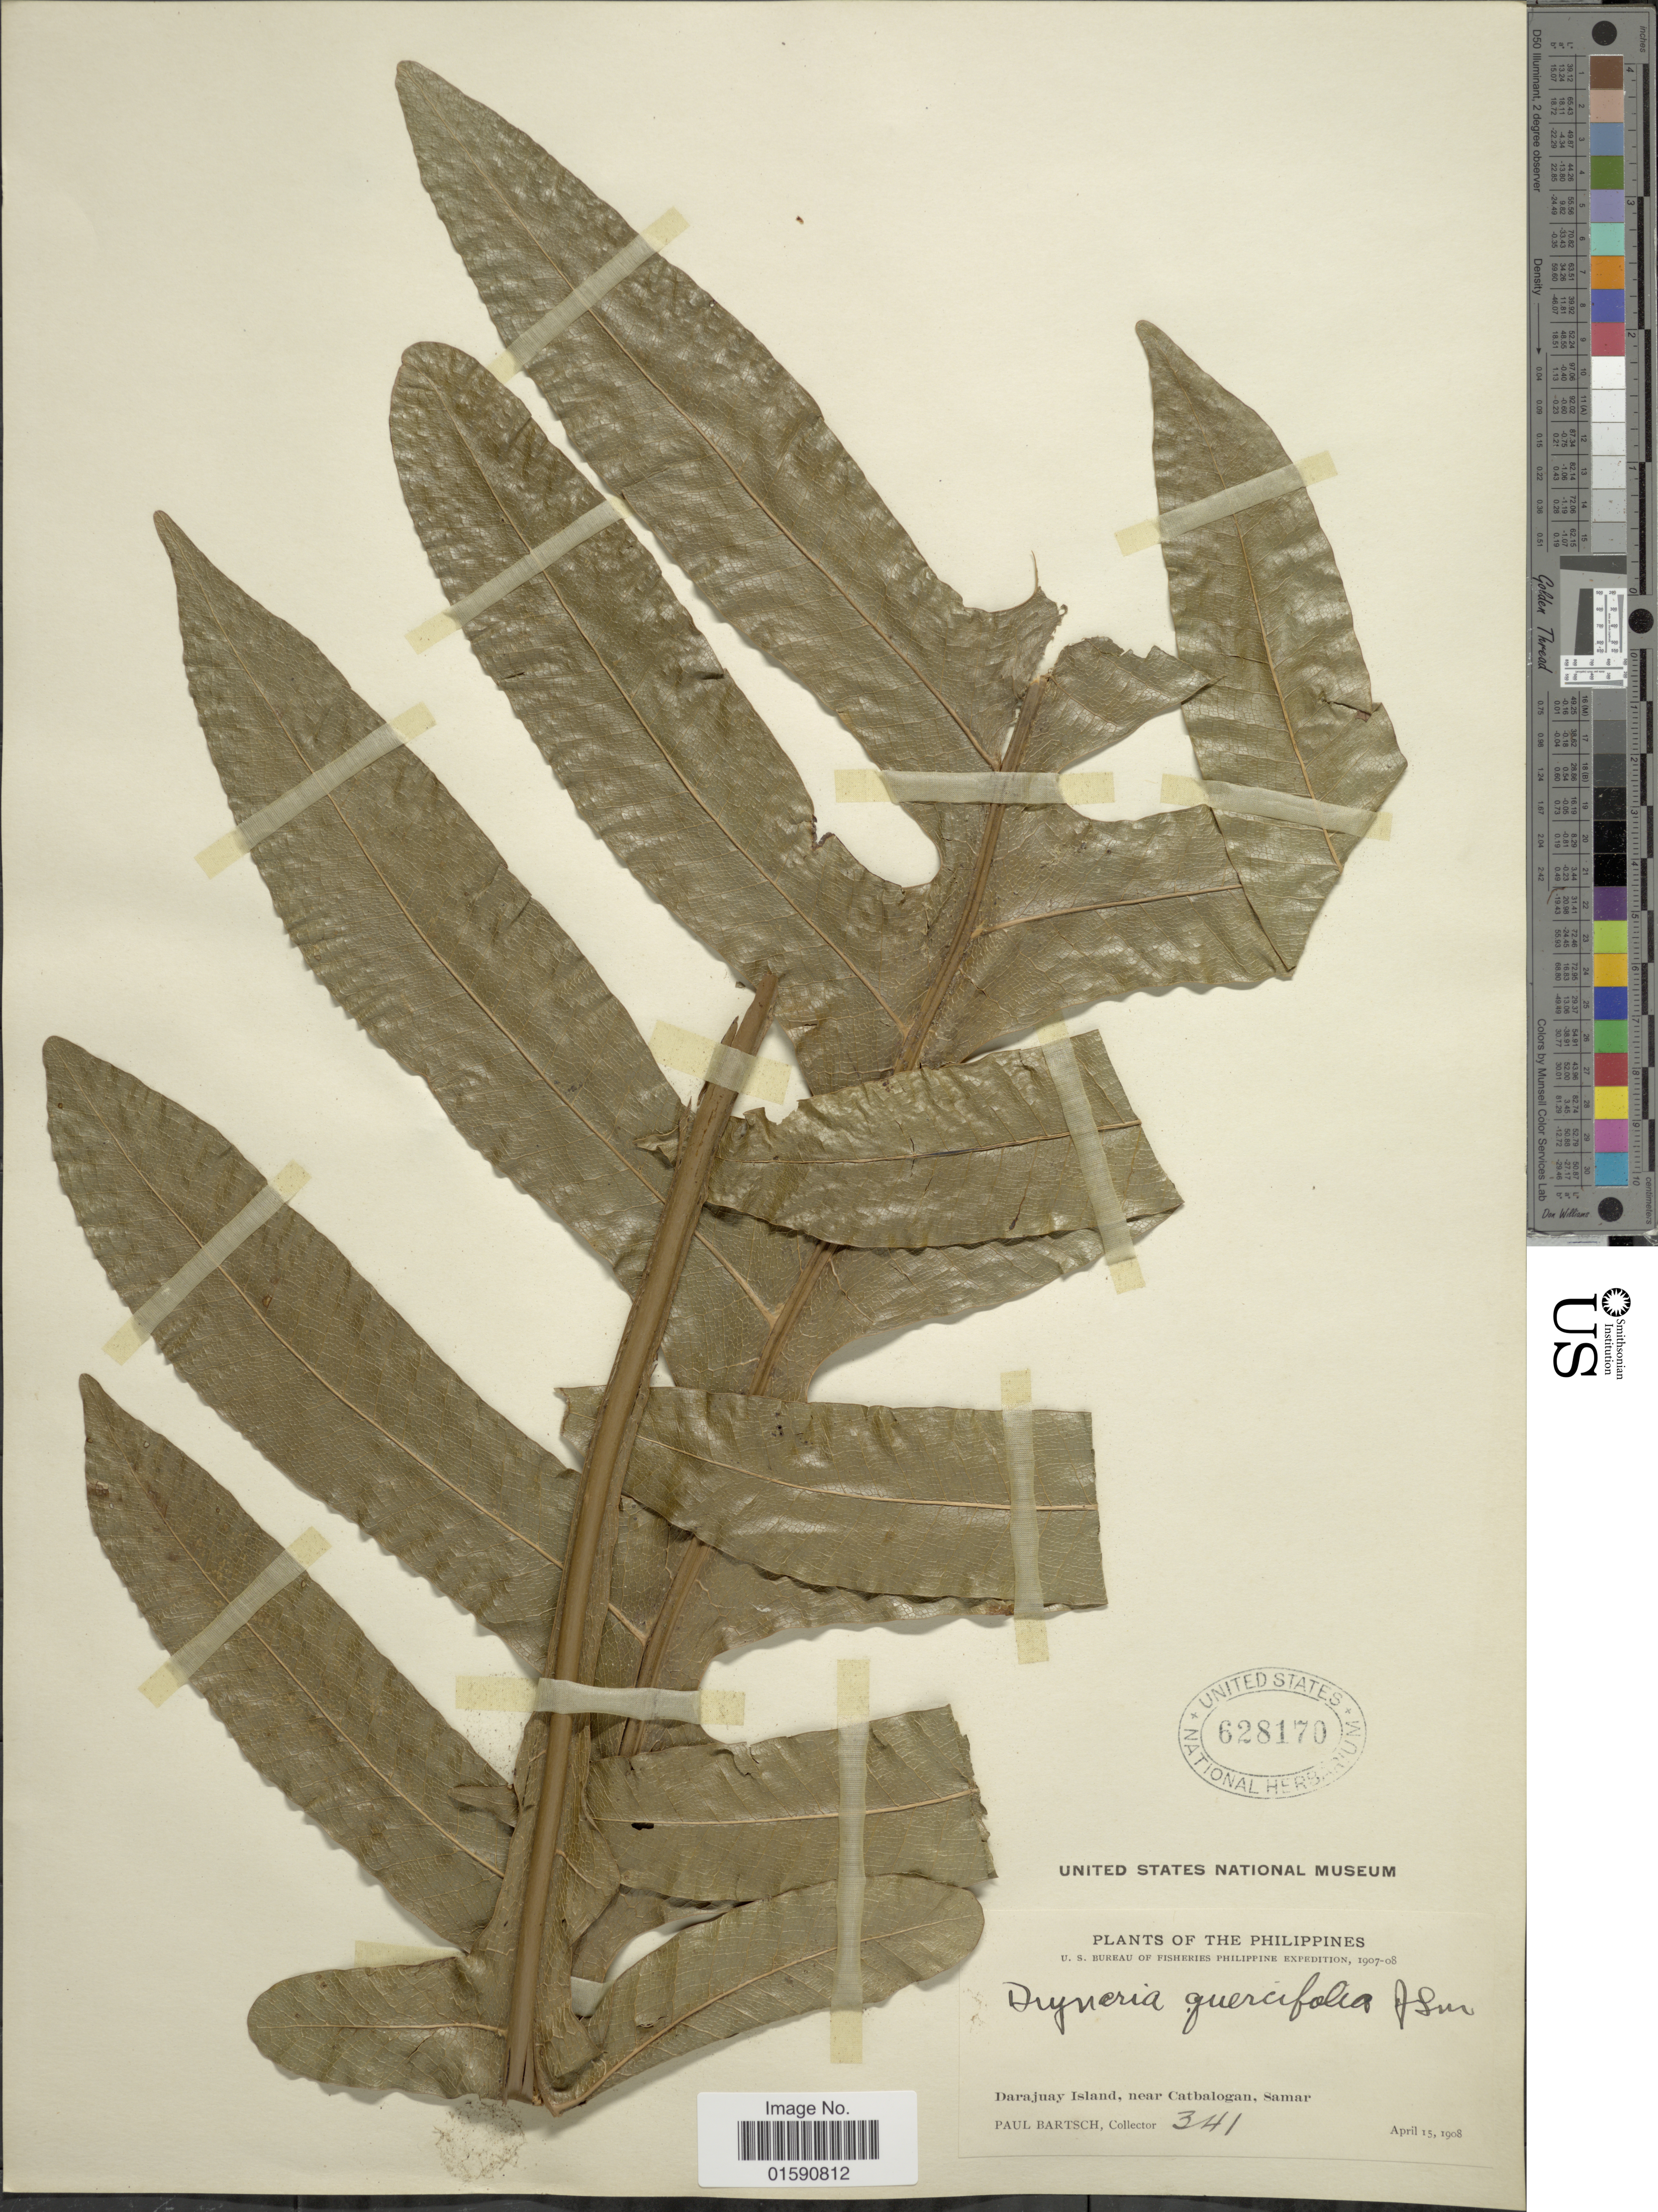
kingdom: Plantae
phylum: Tracheophyta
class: Polypodiopsida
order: Polypodiales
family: Polypodiaceae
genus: Drynaria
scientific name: Drynaria quercifolia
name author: (L.) J. Sm.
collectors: P. Bartsch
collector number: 341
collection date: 1908-04-15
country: Philippines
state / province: Eastern Visayas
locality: Darajuay Island, near Catbalogan, Samar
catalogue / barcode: US 628170